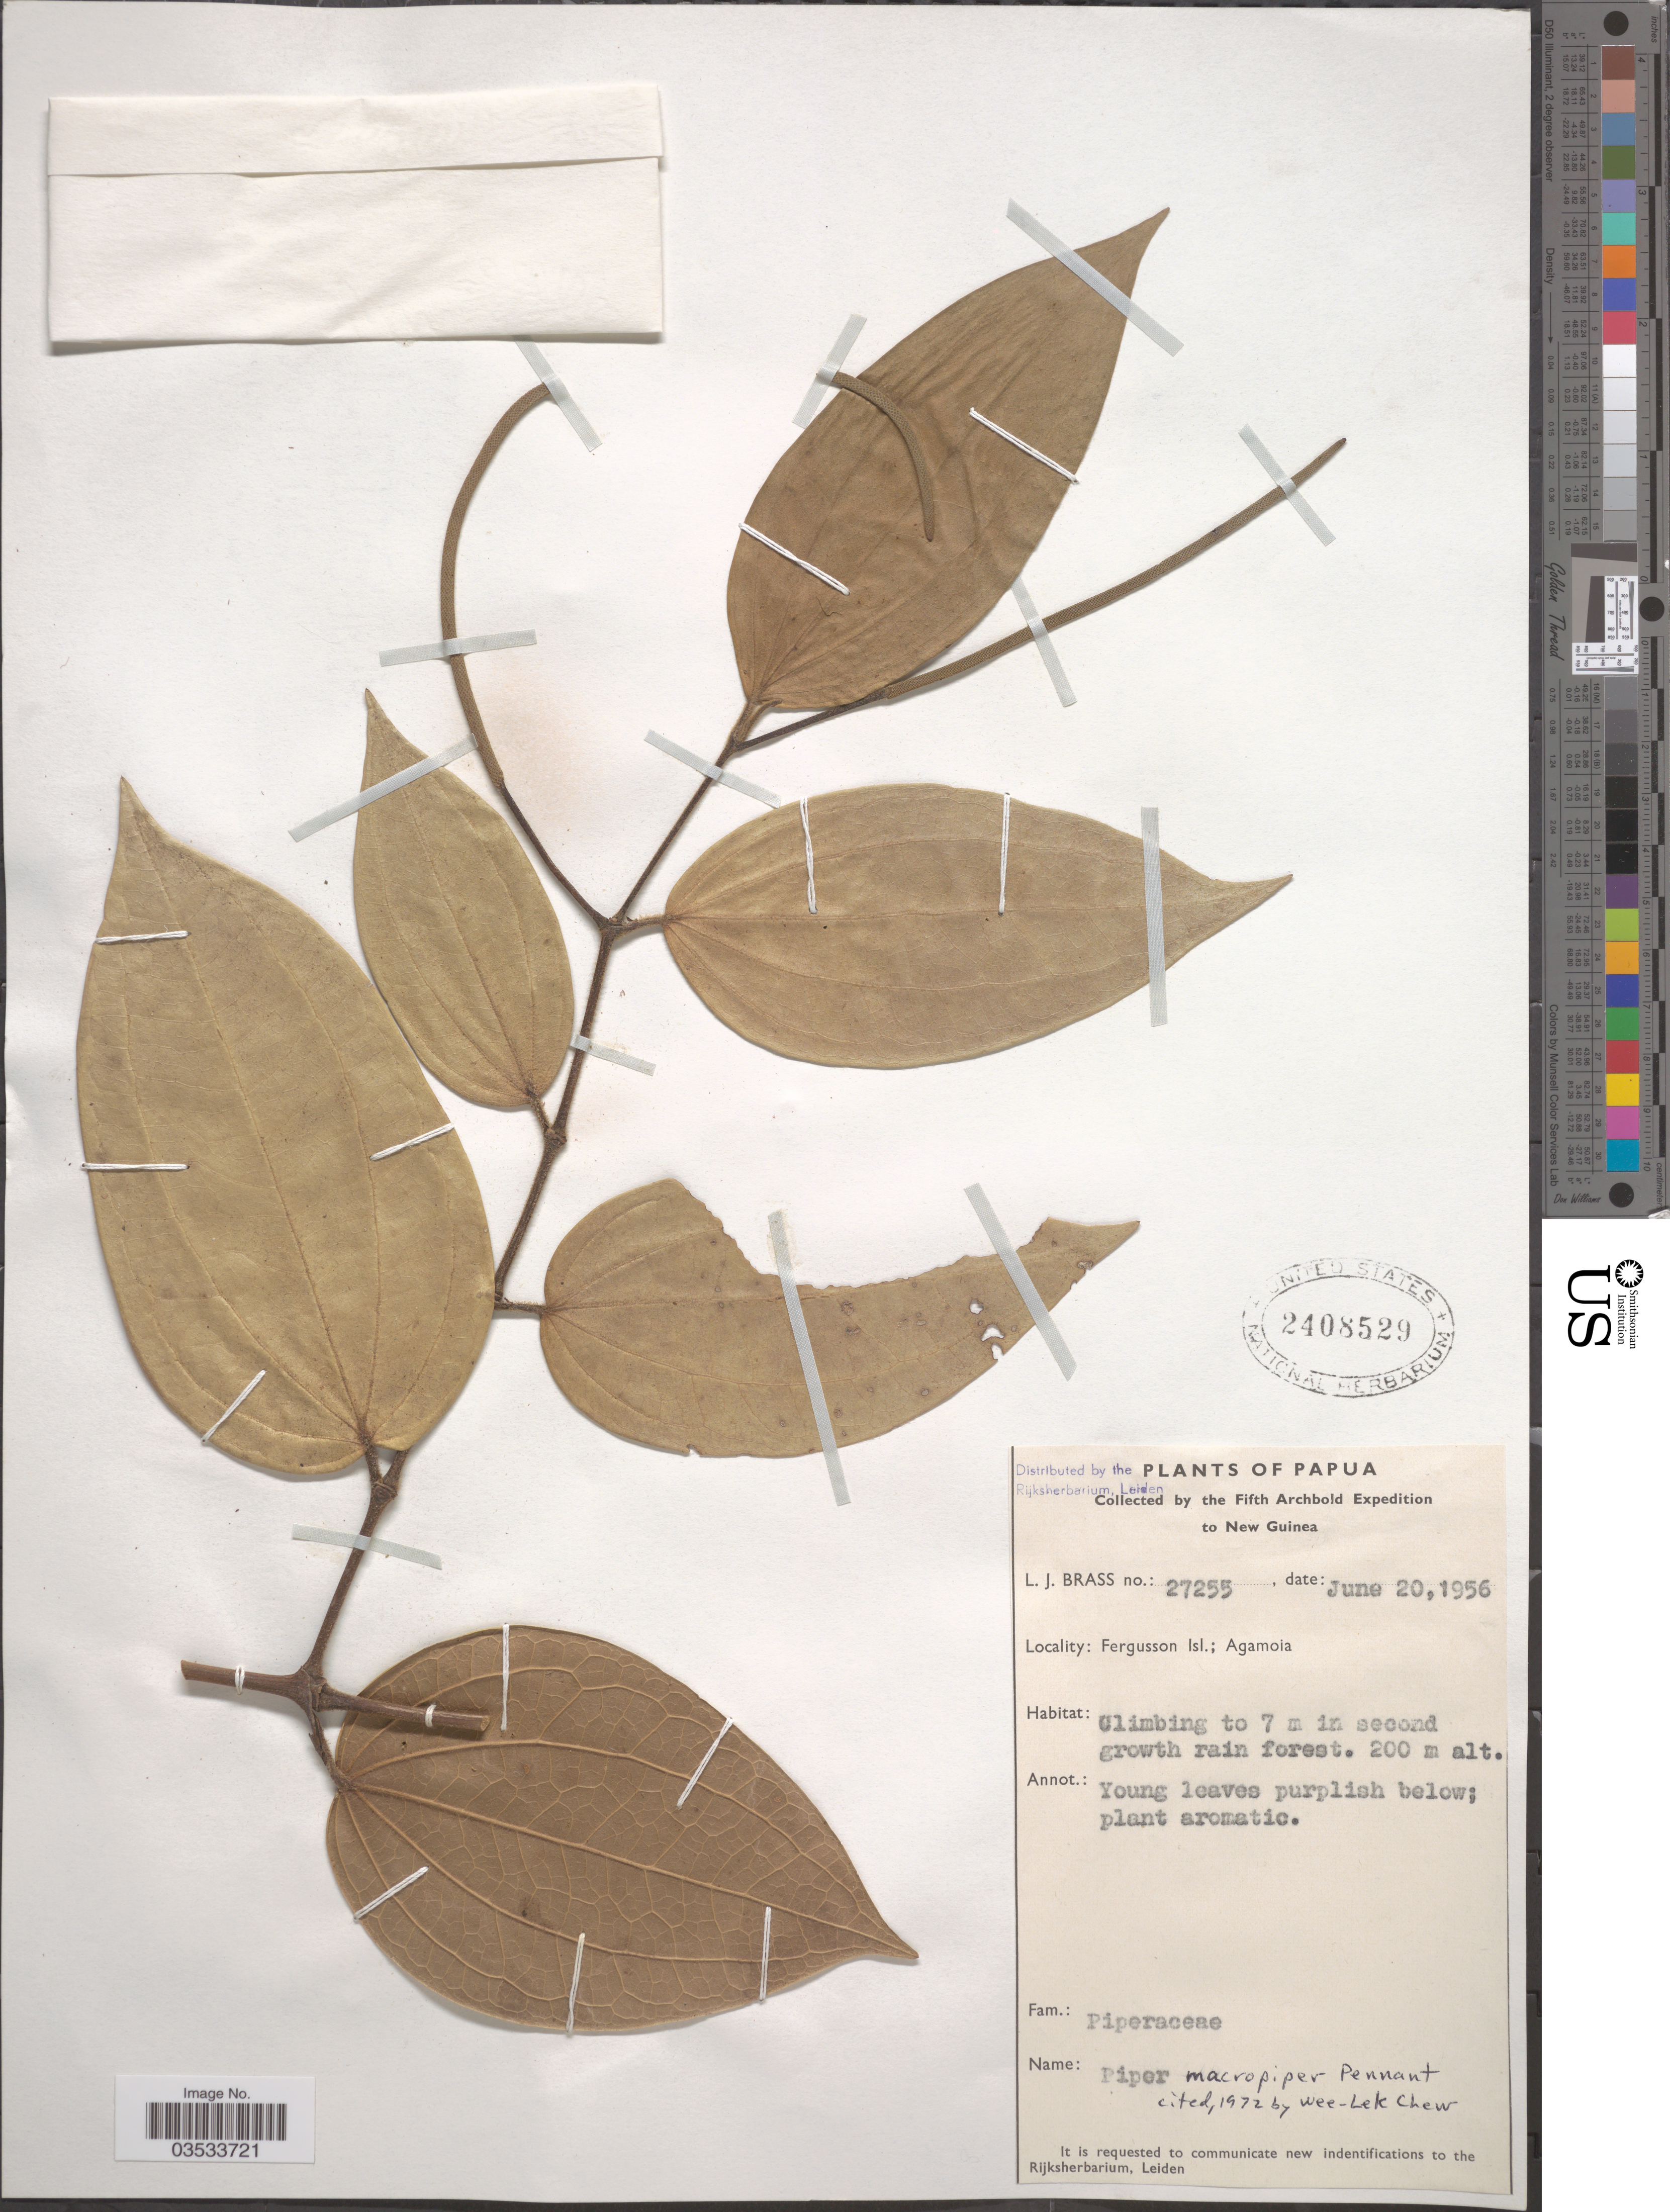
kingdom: Plantae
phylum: Tracheophyta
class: Magnoliopsida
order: Piperales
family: Piperaceae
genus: Piper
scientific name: Piper macropiper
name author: Pennant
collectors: L. J. Brass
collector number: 27255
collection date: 1956-06-20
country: Papua New Guinea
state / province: Milne Bay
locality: Papua. New Guinea. Fergusson Isl.; Agamoia.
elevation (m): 200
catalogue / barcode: US 2408529